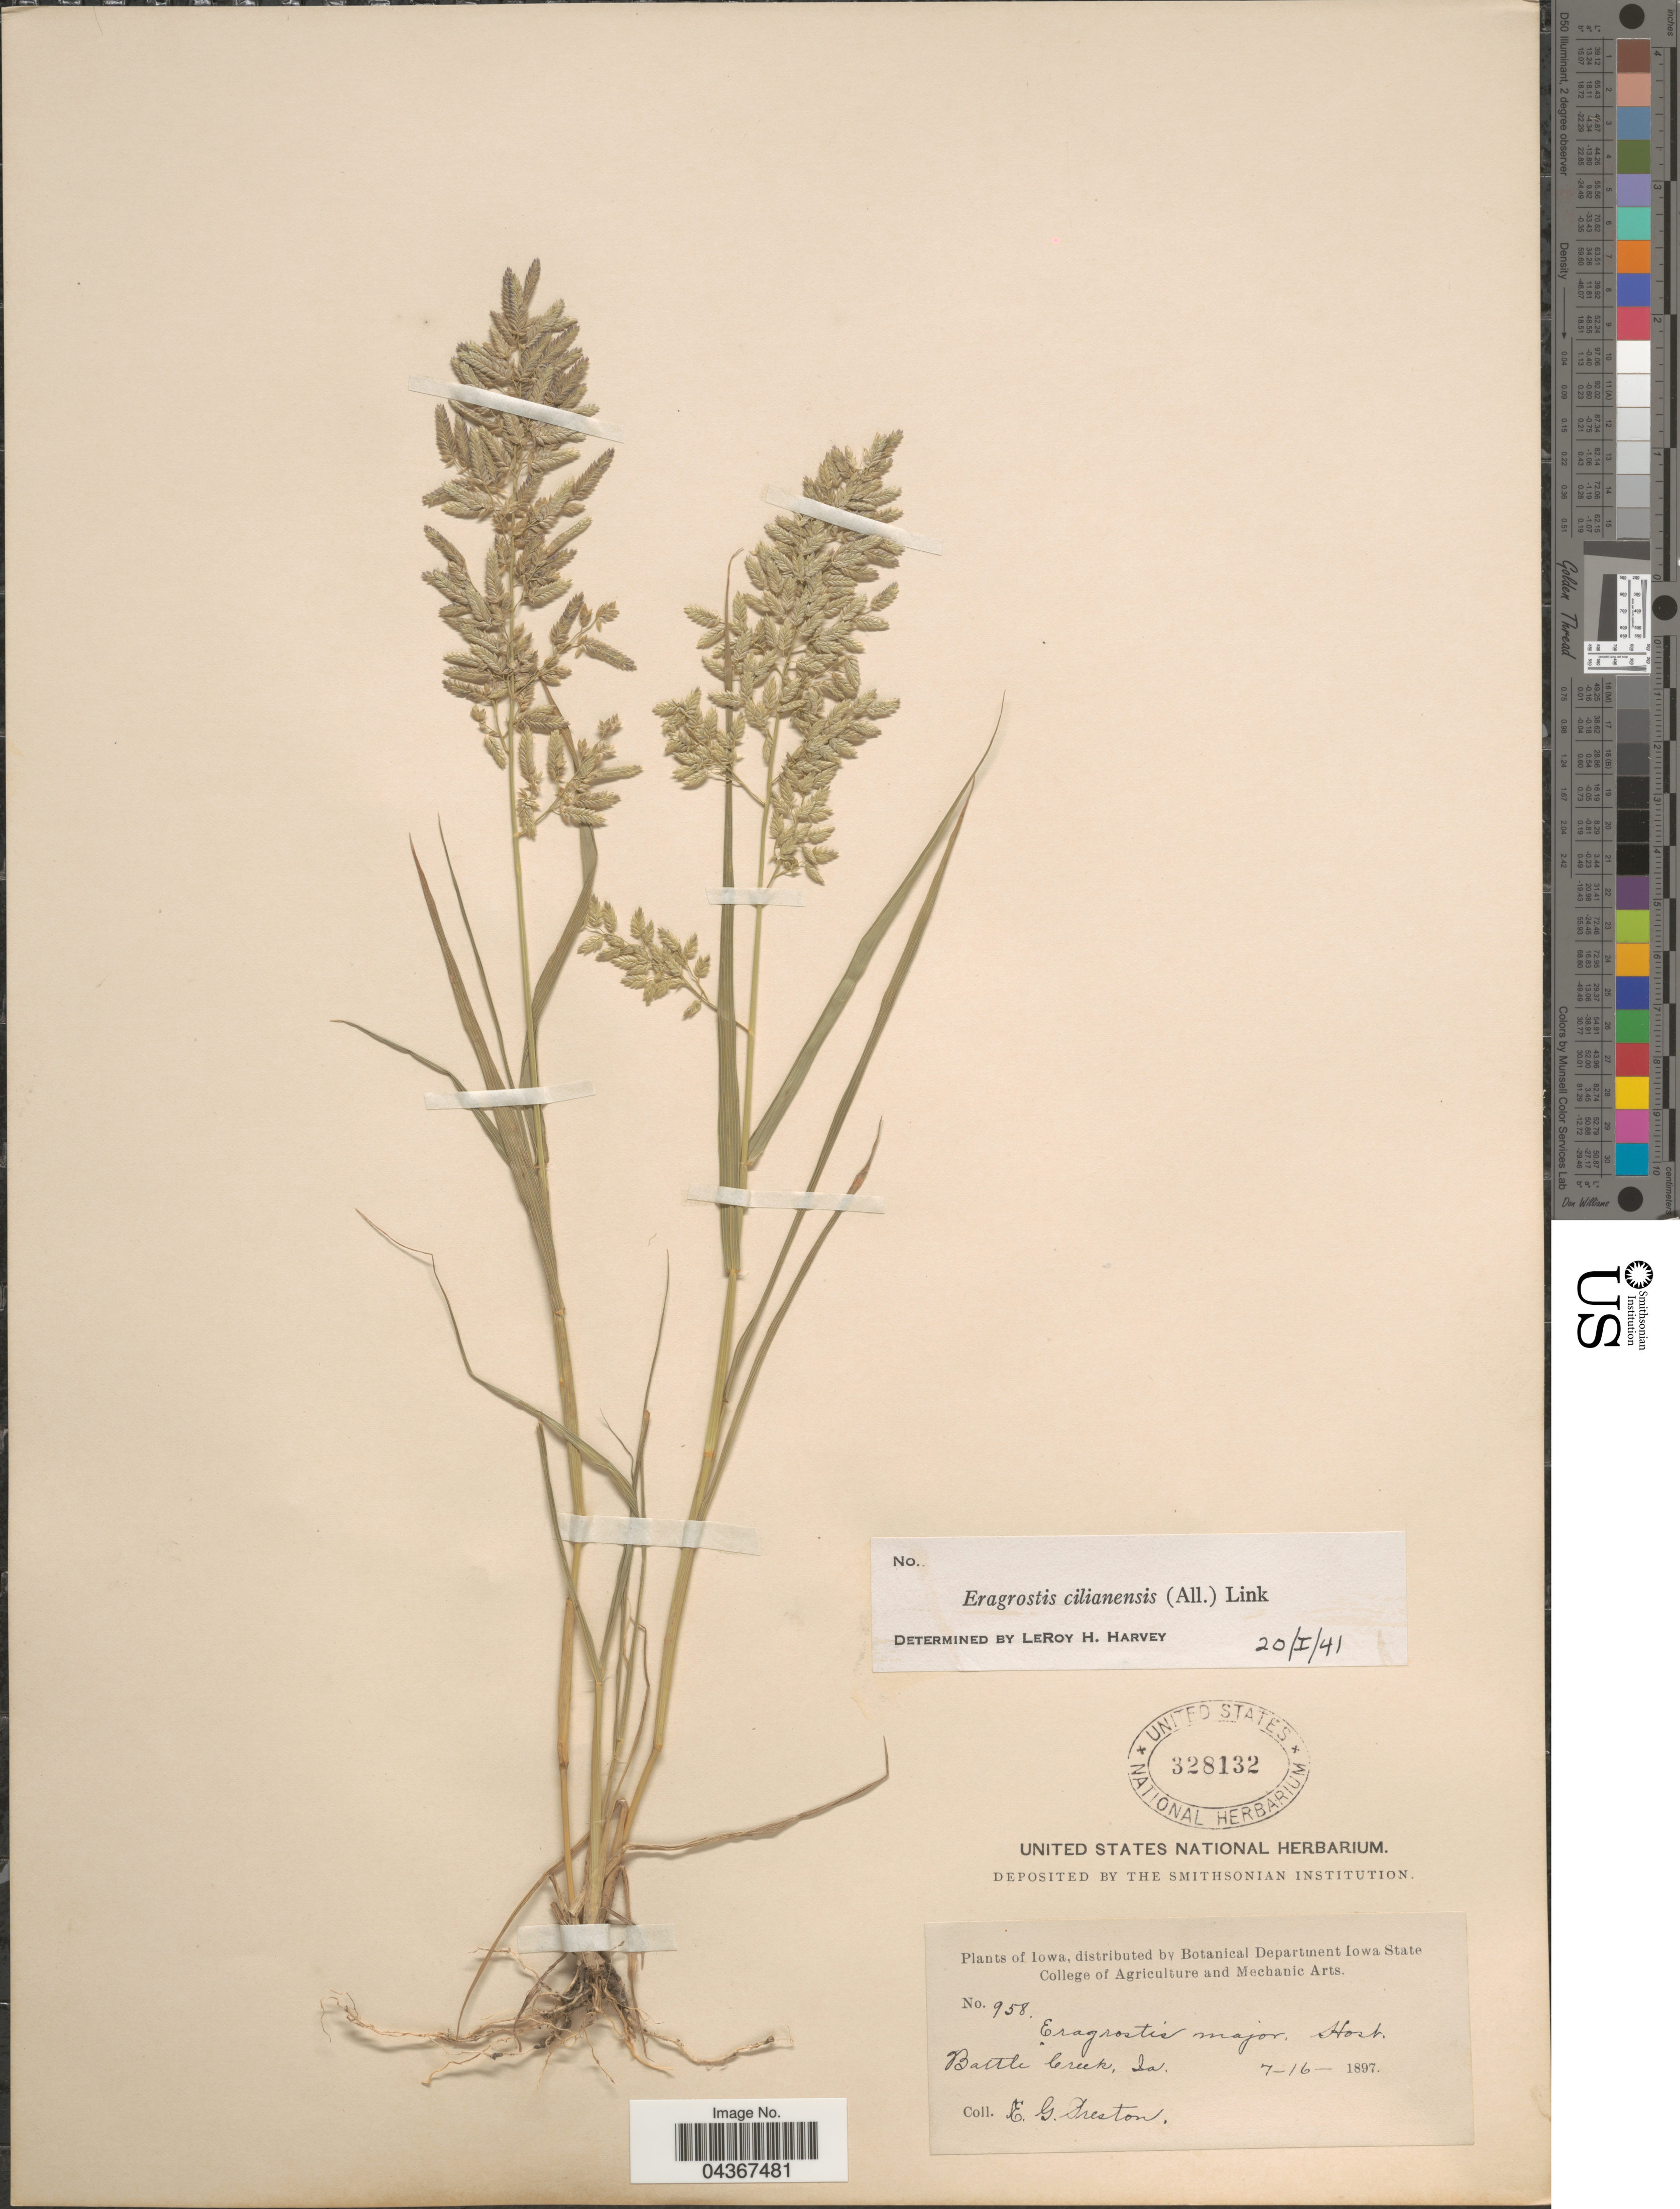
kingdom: Plantae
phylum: Tracheophyta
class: Liliopsida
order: Poales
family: Poaceae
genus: Eragrostis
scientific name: Eragrostis cilianensis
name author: (Bellardi) Vignolo ex Janch.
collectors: E. Preston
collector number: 958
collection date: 1897-07-16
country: United States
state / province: Iowa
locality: Battle Creek.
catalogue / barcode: US 328132